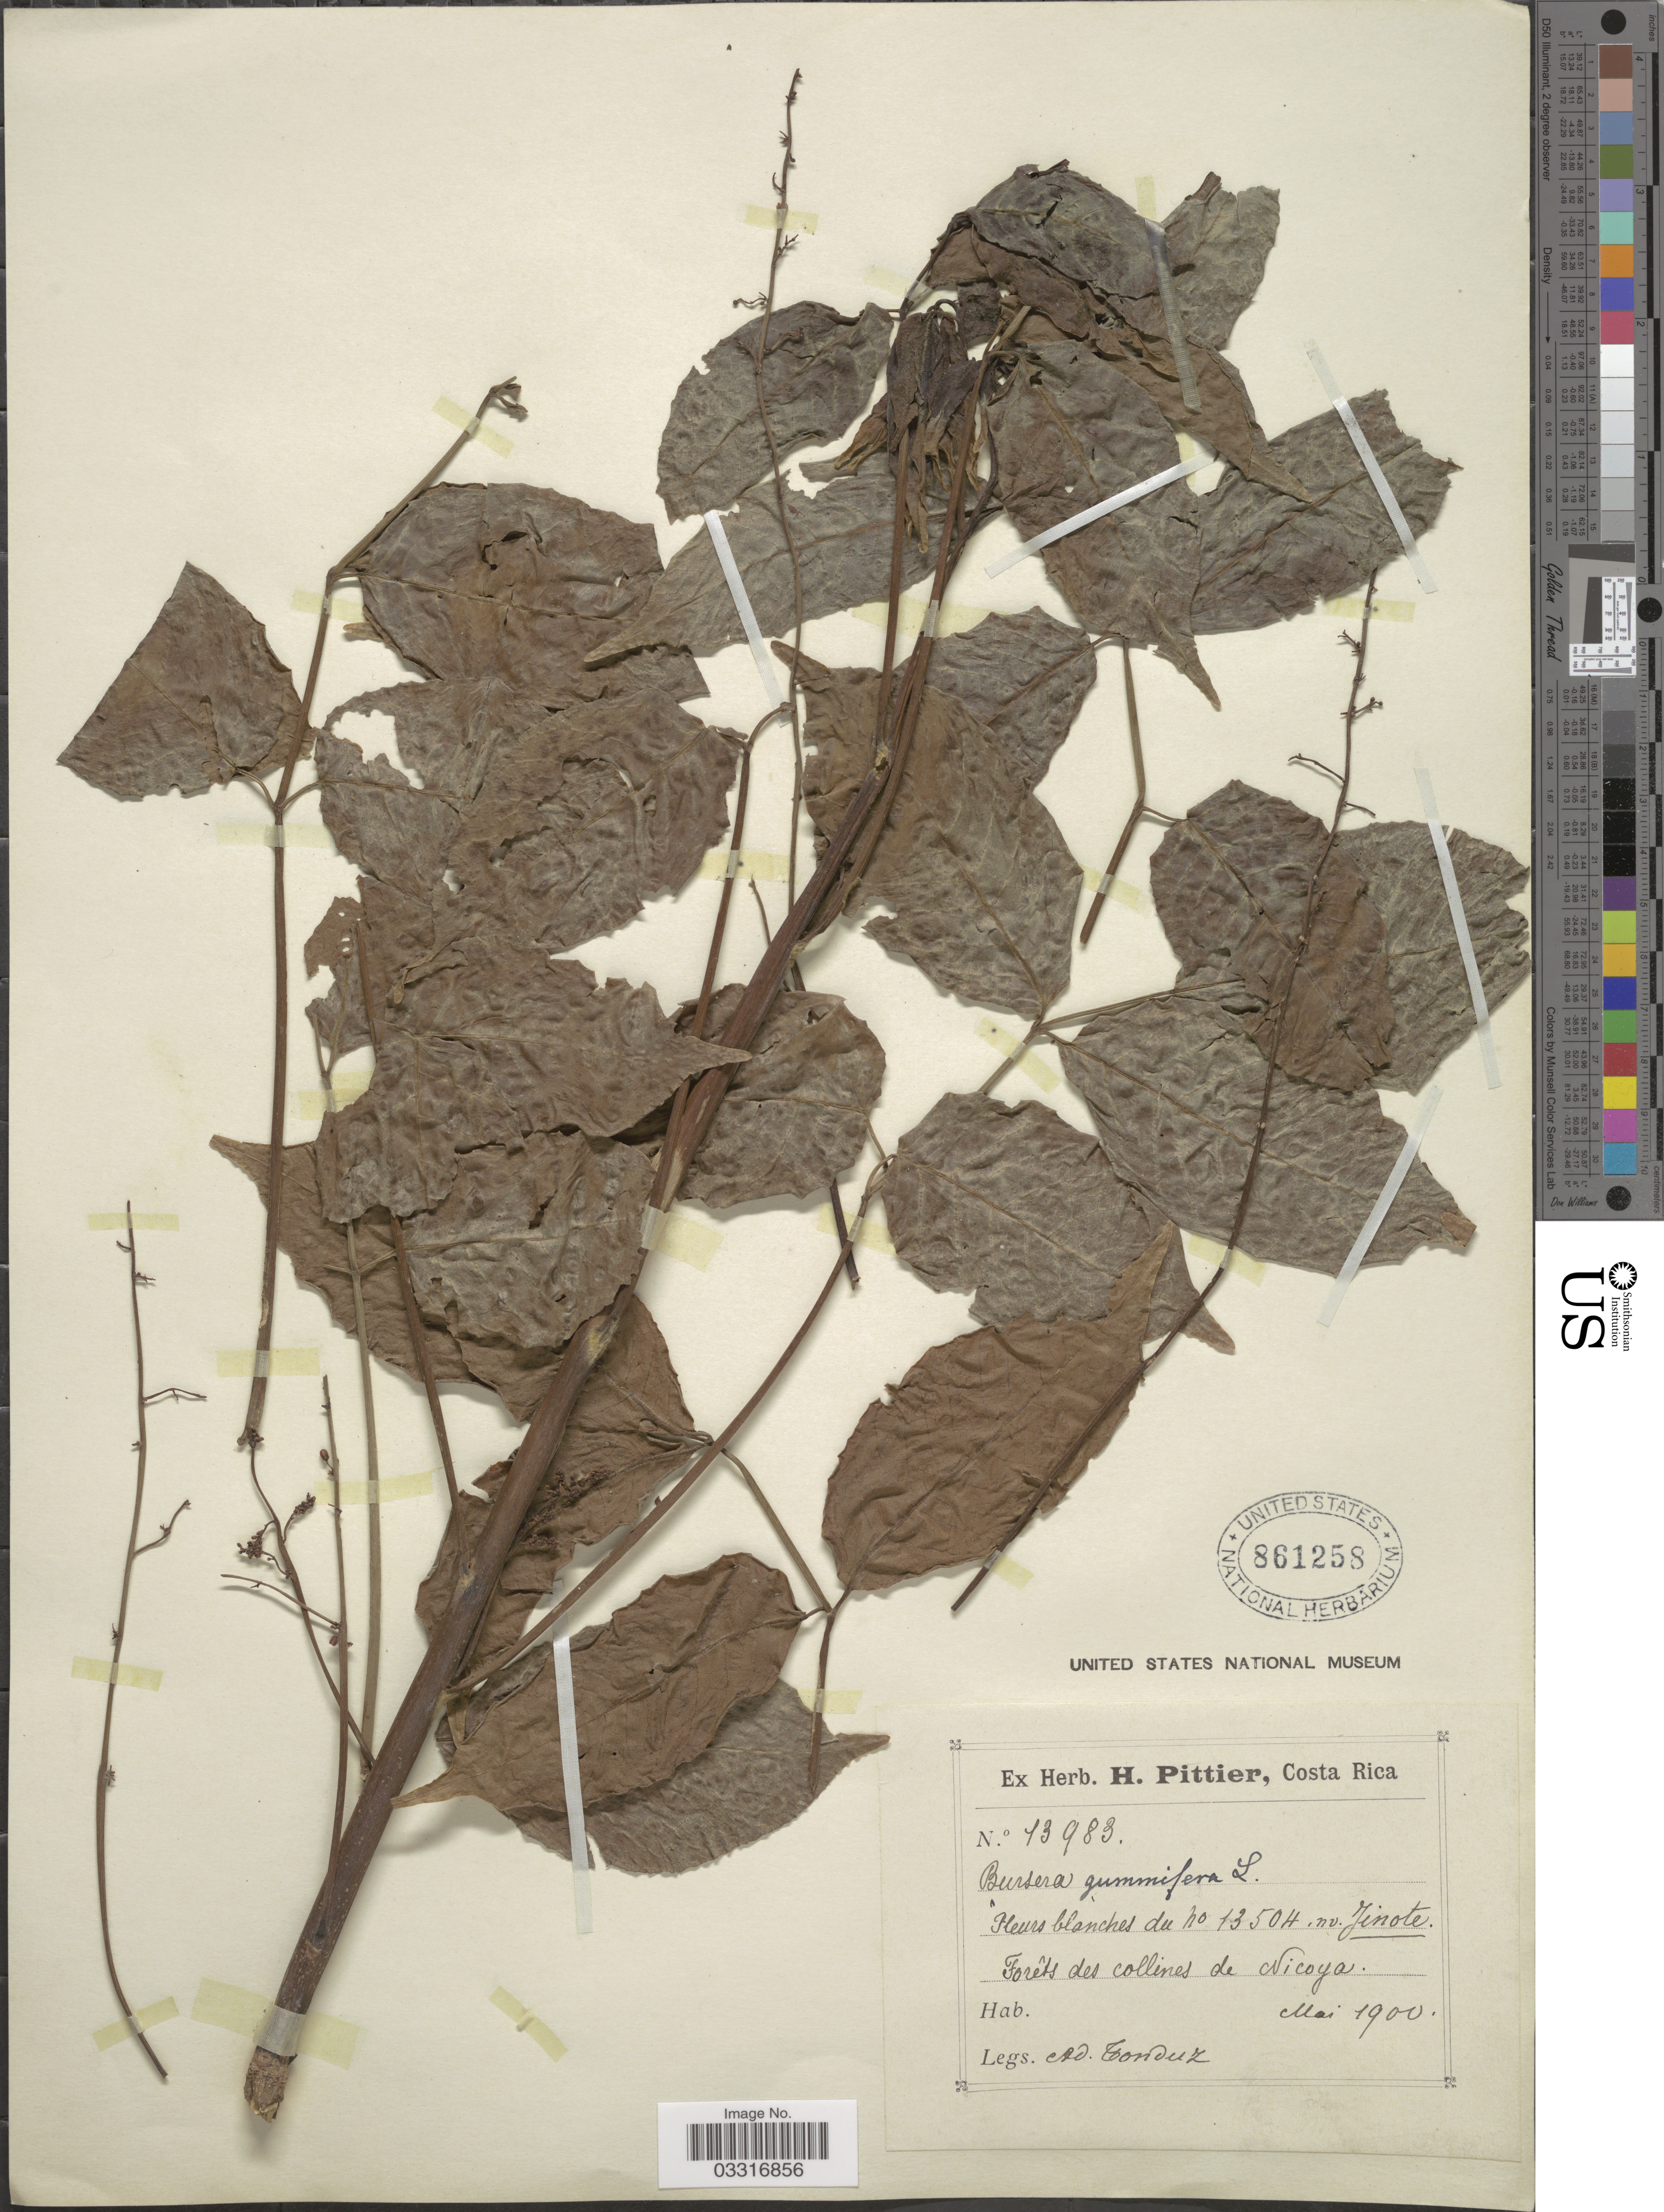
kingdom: Plantae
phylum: Tracheophyta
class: Magnoliopsida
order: Sapindales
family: Burseraceae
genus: Bursera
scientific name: Bursera simaruba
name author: (L.) Sarg.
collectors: A. Tonduz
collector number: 13983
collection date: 1900-05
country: Costa Rica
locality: Forêts des collines de Nicoya.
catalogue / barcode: US 861258